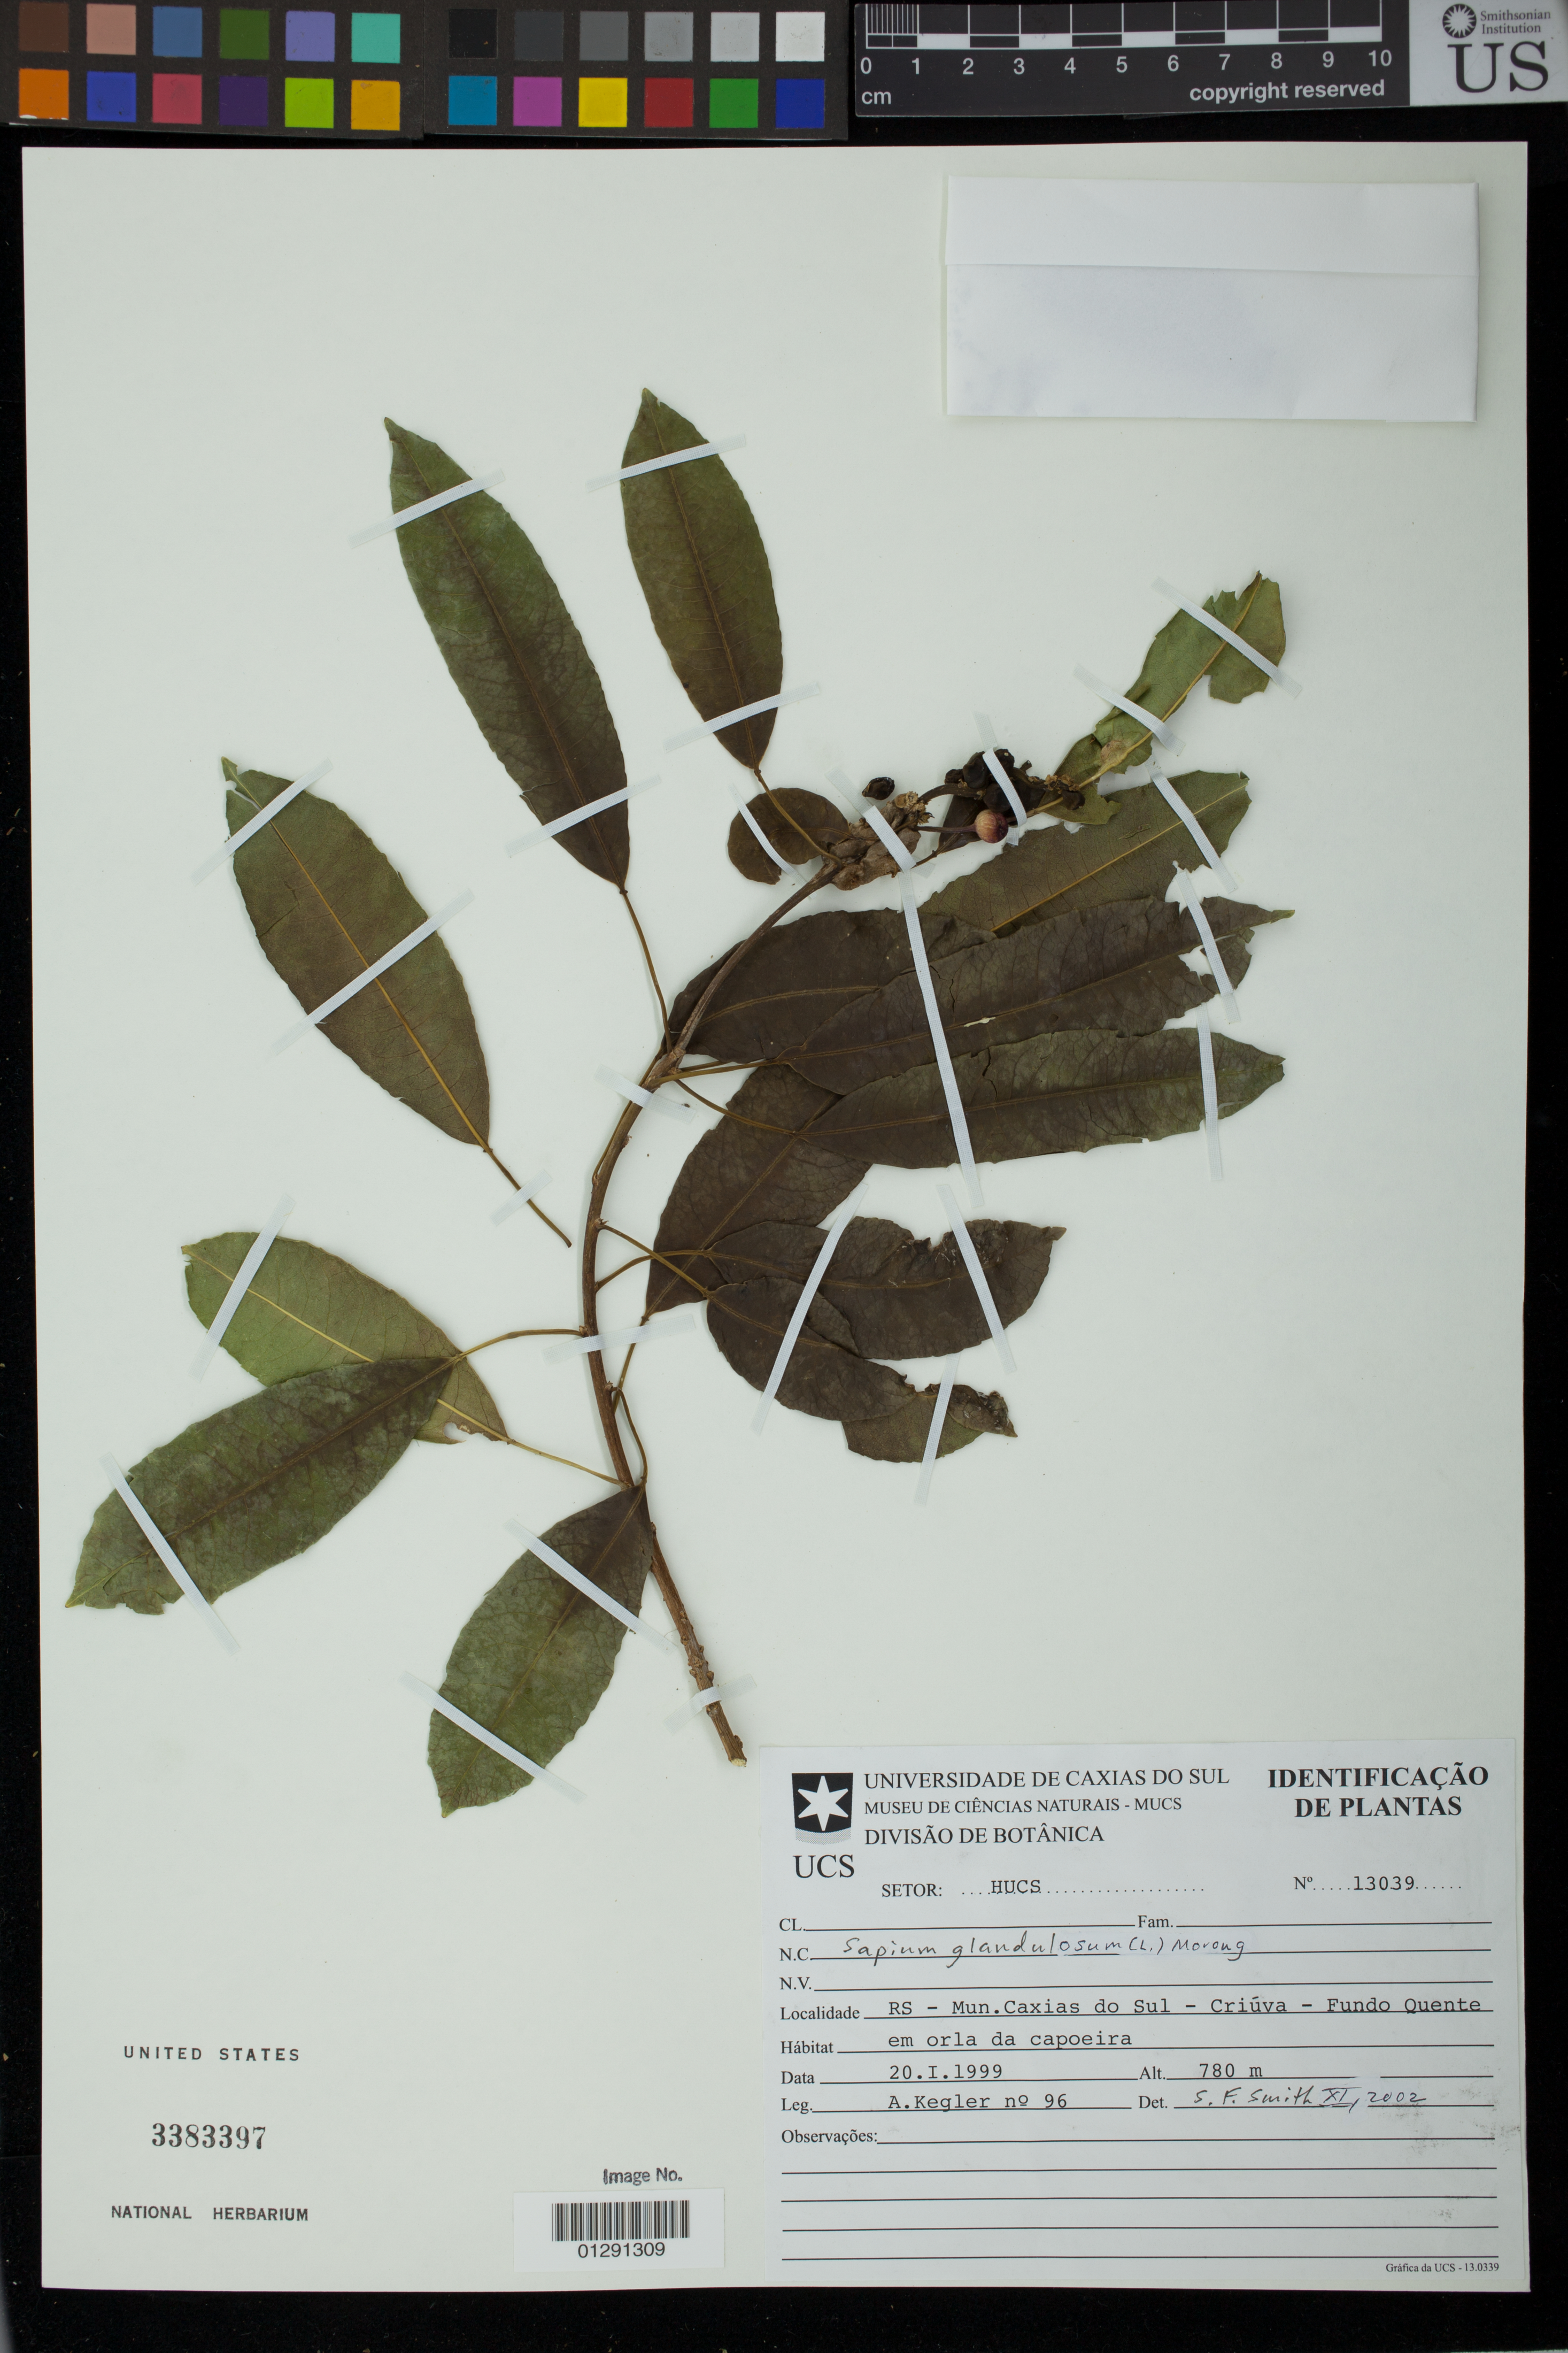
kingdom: Plantae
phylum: Tracheophyta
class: Magnoliopsida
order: Malpighiales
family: Euphorbiaceae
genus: Sapium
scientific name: Sapium glandulatum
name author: (Vell.) Pax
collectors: A. Kegler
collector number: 96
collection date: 1999-01-20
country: Brazil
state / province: Rio Grande do Sul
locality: RS - Mun. Caxias do Sul - Criuva - Fundo Quente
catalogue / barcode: US 3383397